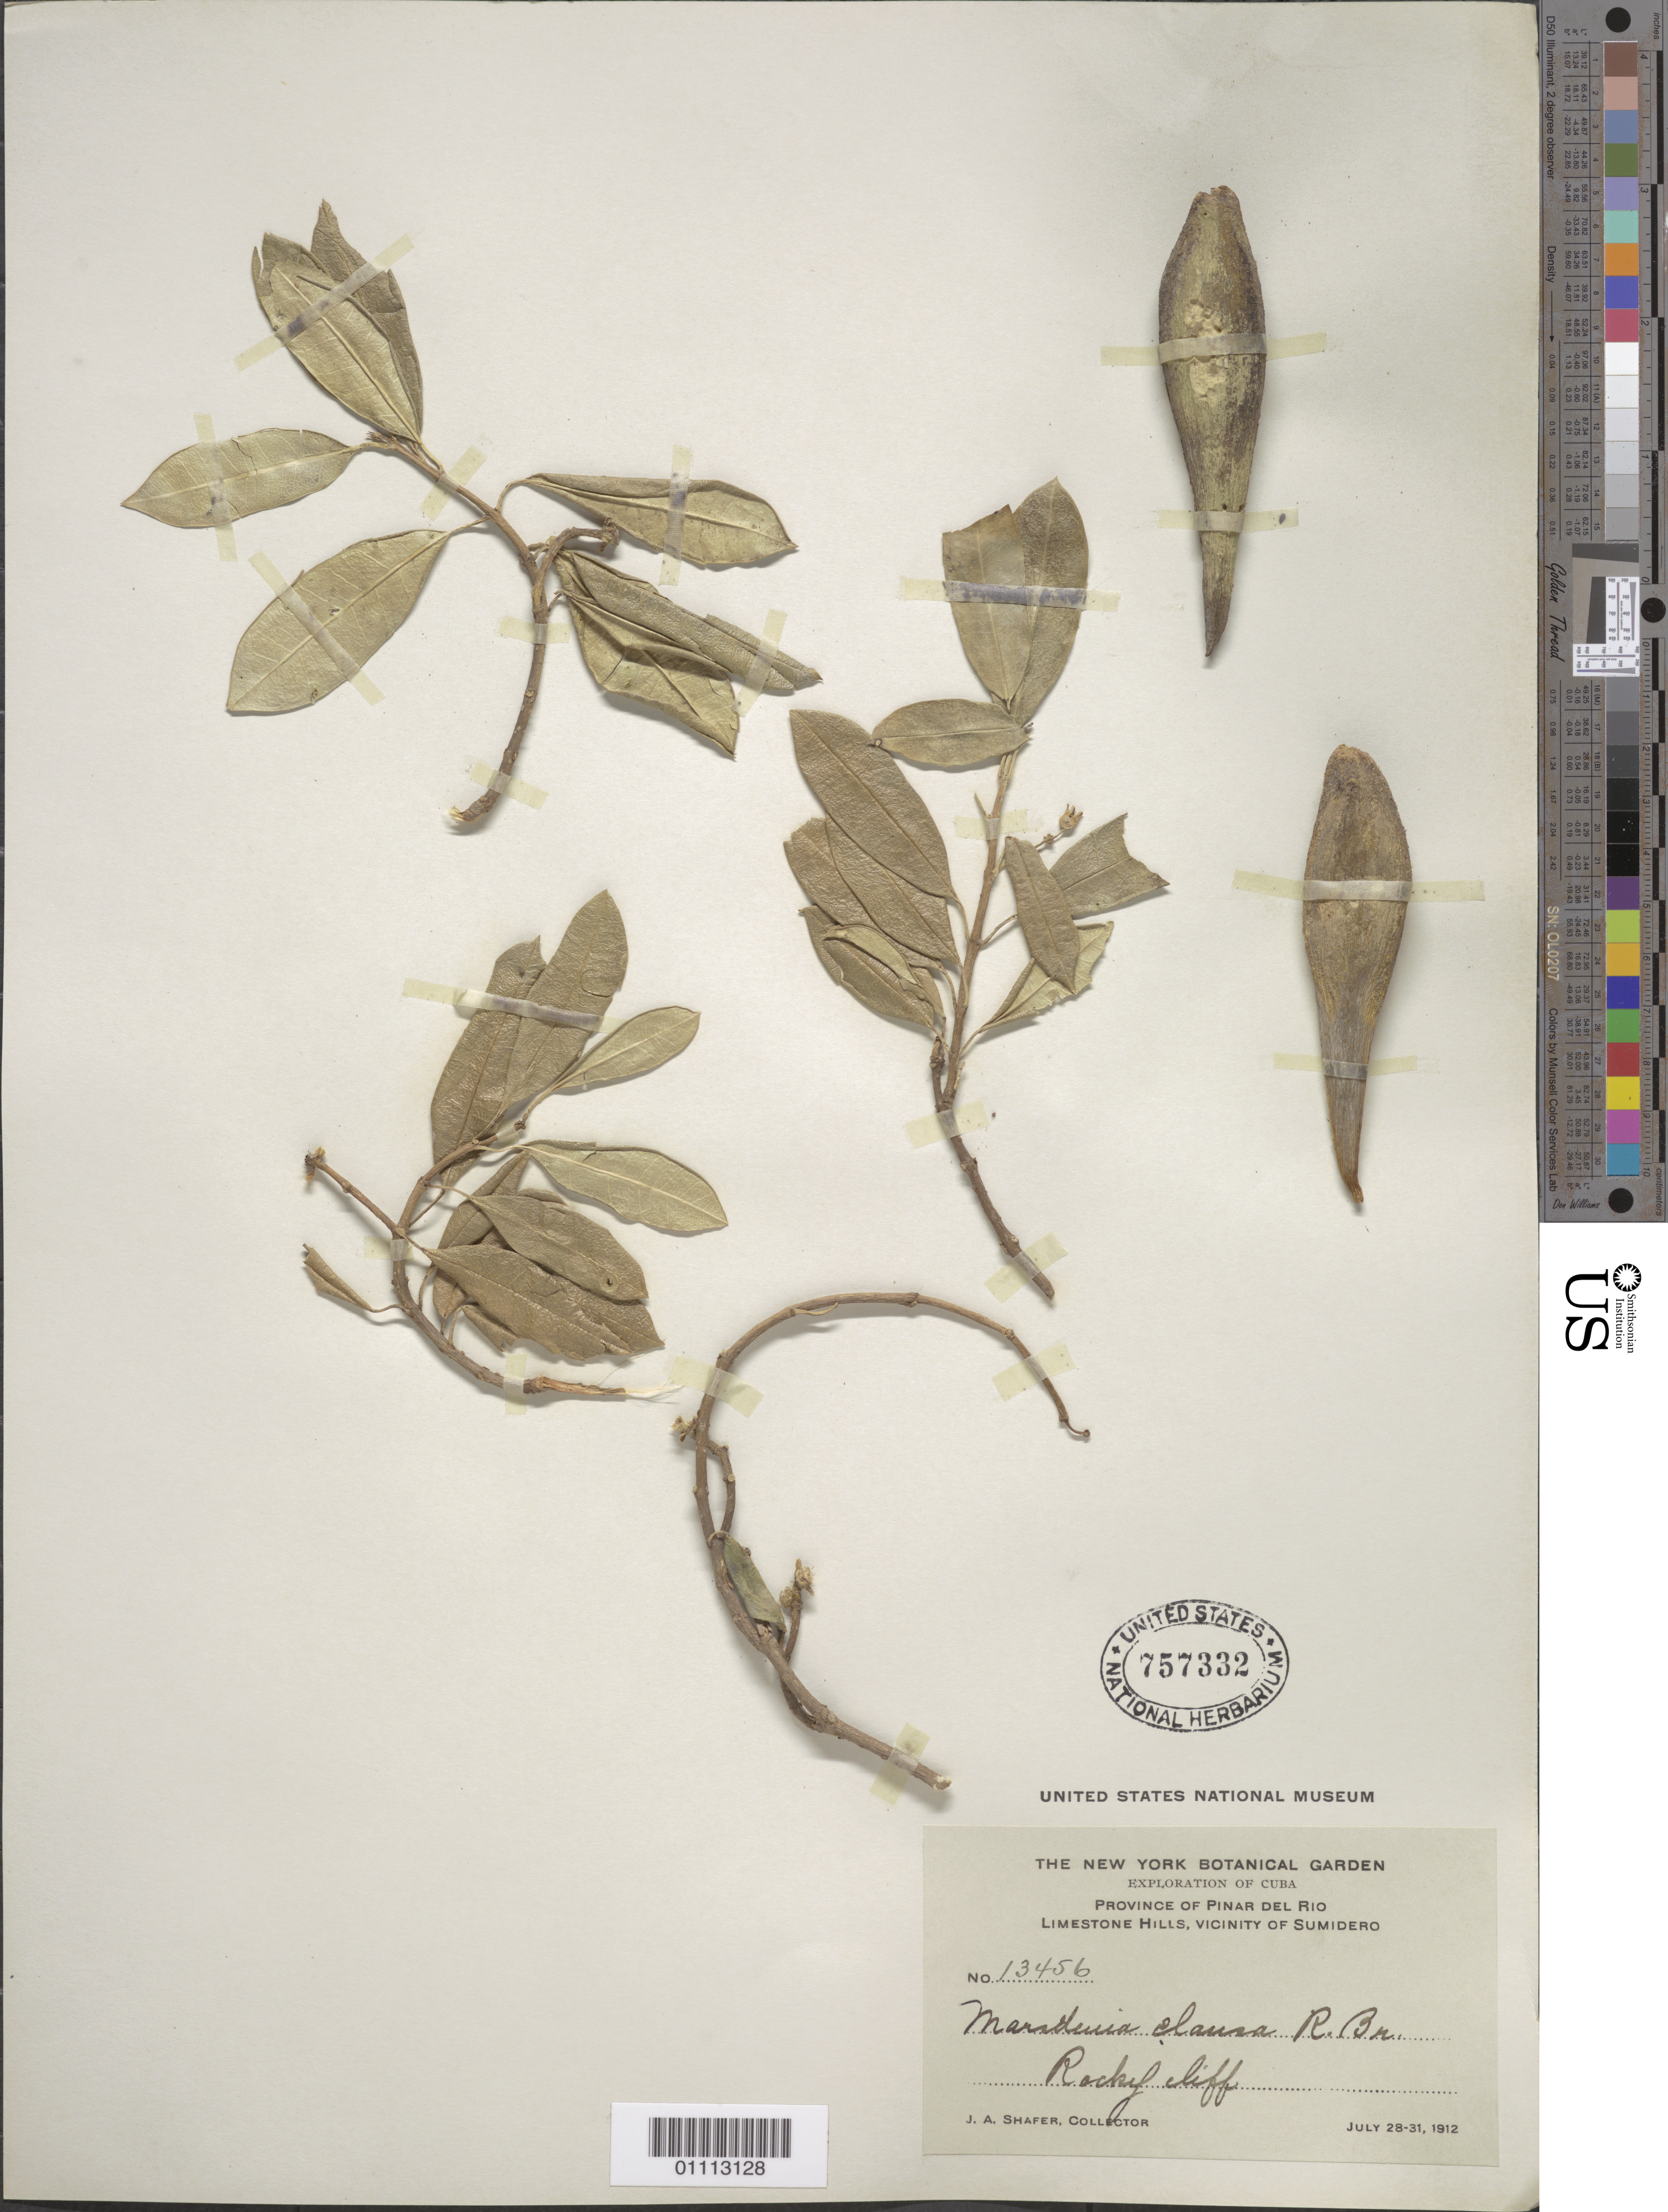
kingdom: Plantae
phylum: Tracheophyta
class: Magnoliopsida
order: Gentianales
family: Apocynaceae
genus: Marsdenia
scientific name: Marsdenia clausa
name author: R. Br.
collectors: J. A. Shafer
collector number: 13456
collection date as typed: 28 Jul 1912 to 31 Jul 1912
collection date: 1912-07-28/1912-07-31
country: Cuba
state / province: Pinar del Rio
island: Cuba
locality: Limestone Hills, vicinity of Sumidero Rocky cliff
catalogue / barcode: US 757332